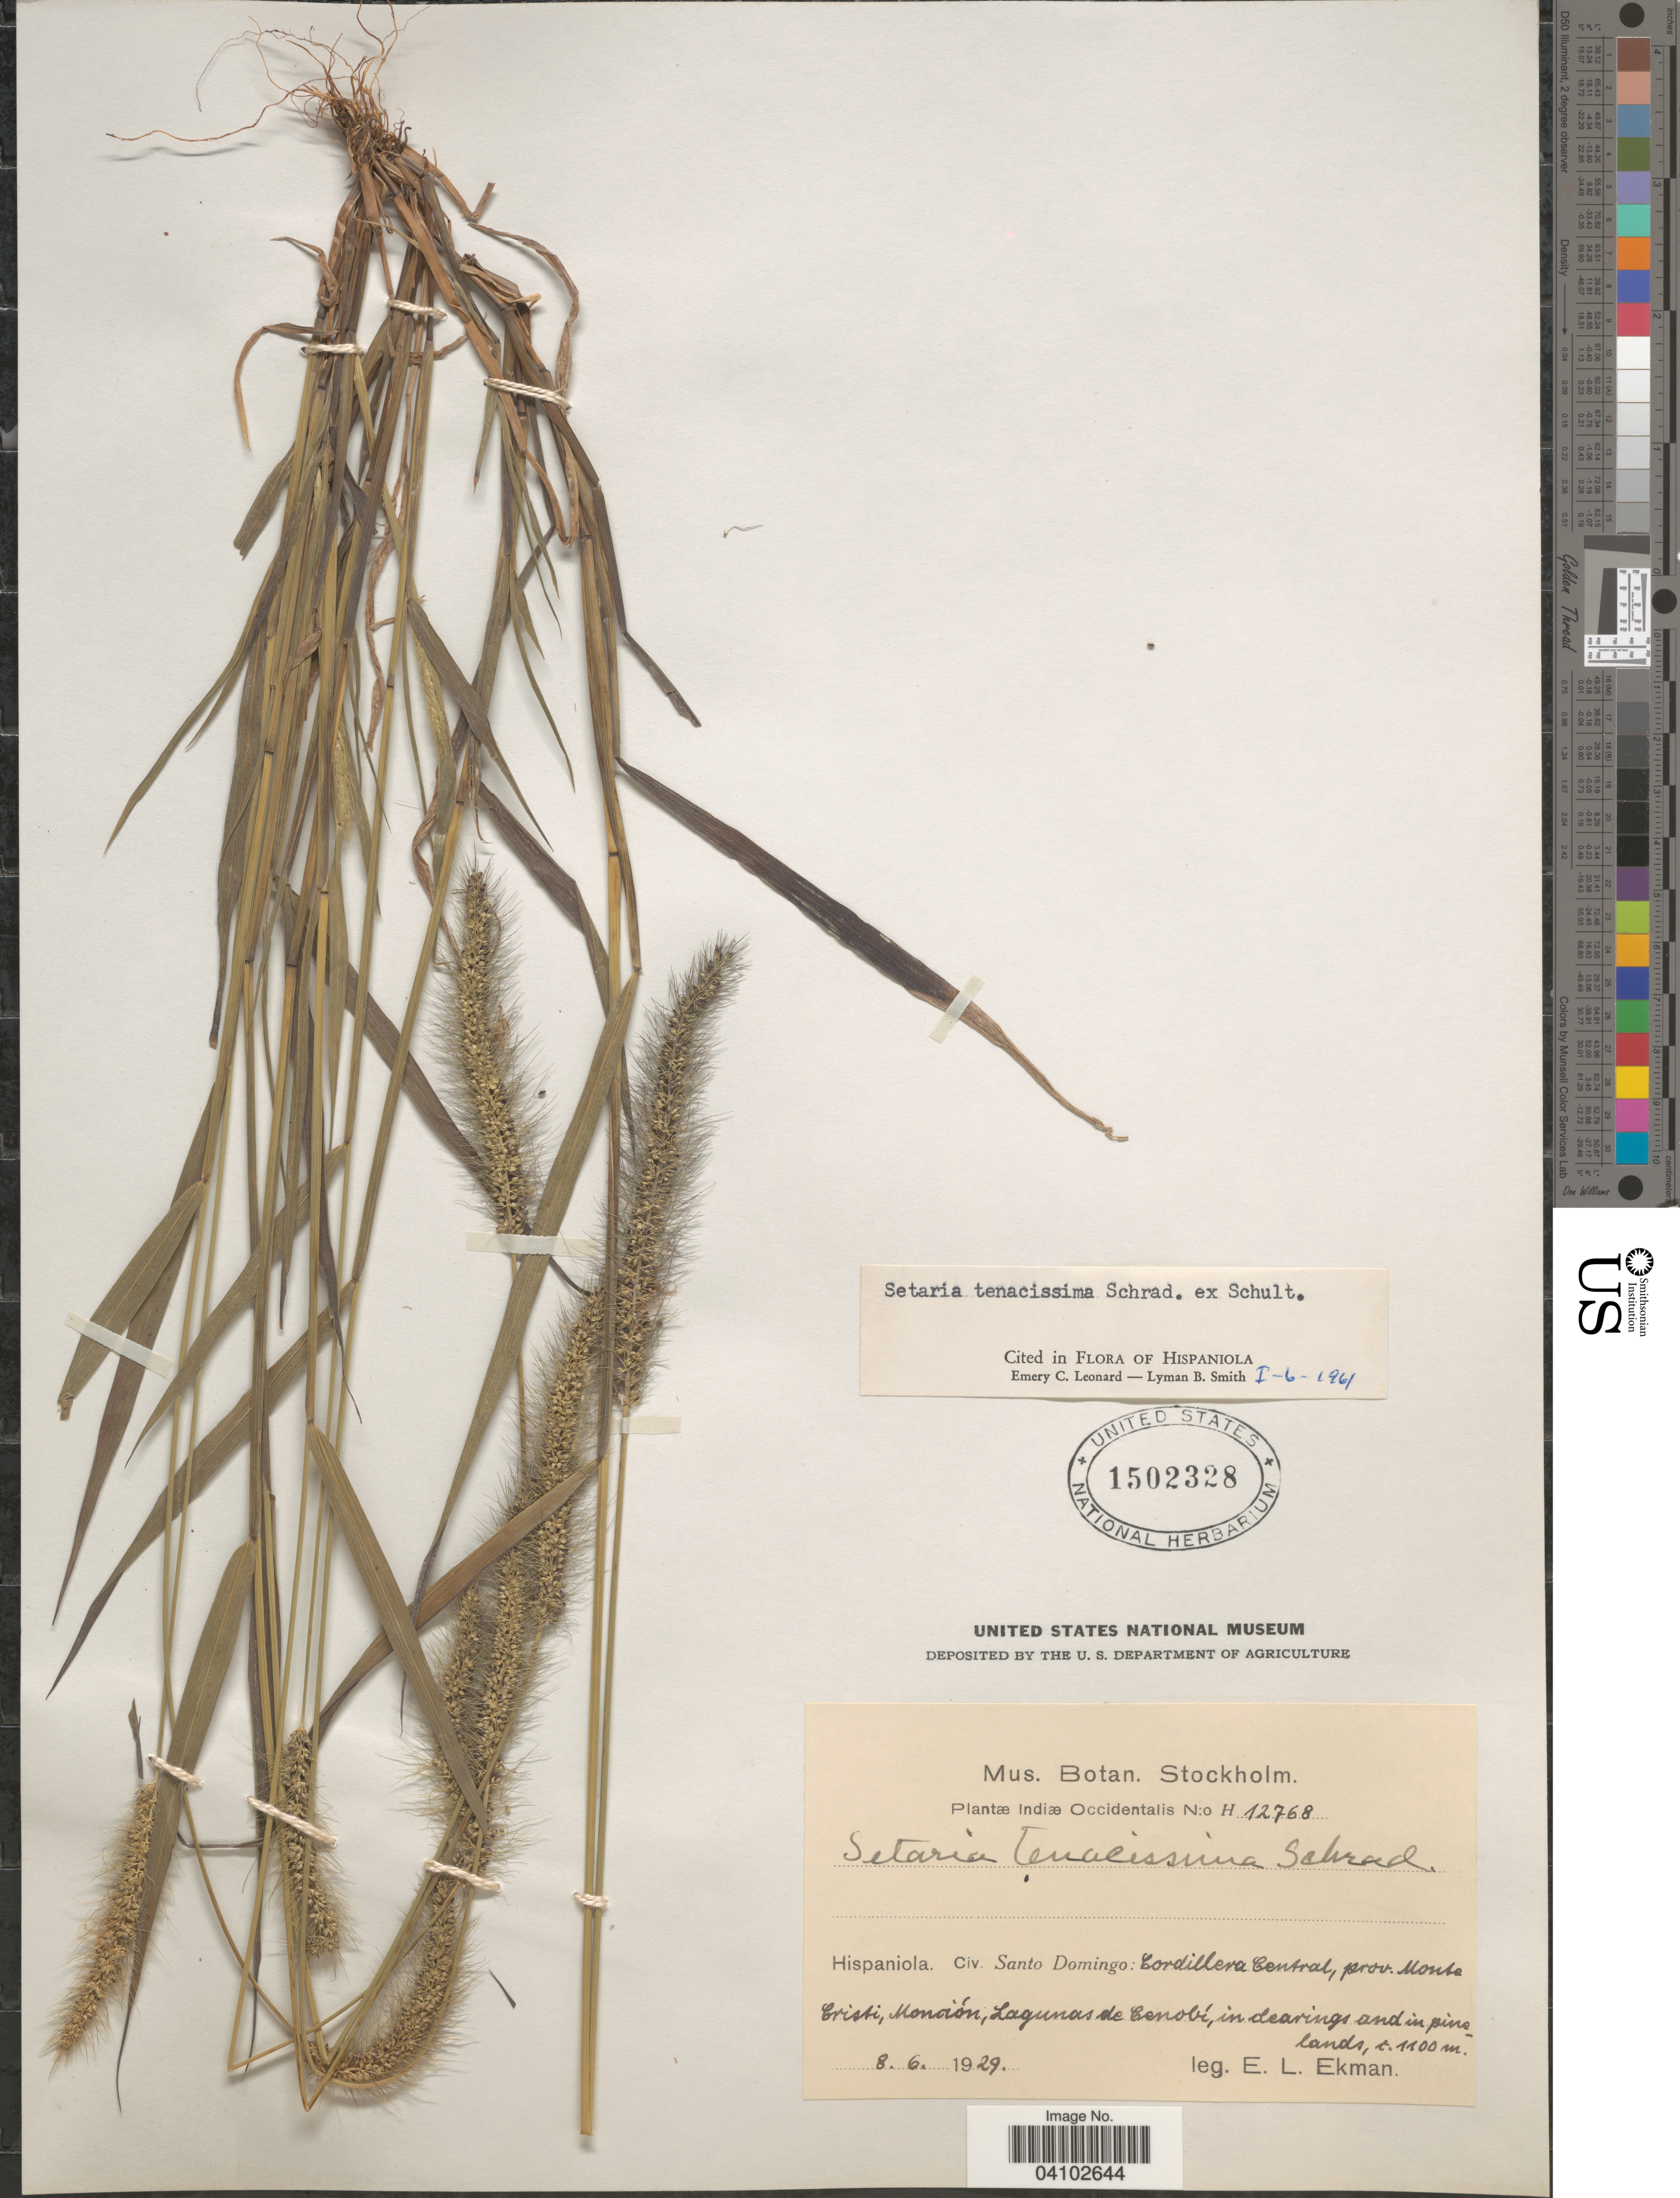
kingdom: Plantae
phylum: Tracheophyta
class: Liliopsida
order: Poales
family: Poaceae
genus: Setaria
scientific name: Setaria tenacissima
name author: Schrad. ex Schult.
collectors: E. L. Ekman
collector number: H12768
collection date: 1929-06-08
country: Dominican Republic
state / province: Monte Cristi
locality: Indiæ Occidentalis. Hispaniola. Civ. Santo Domingo: Cordillera Central, Monción, Lagunas de Cenobí, in clearings and in pinelands.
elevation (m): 1100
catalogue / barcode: US 1502328